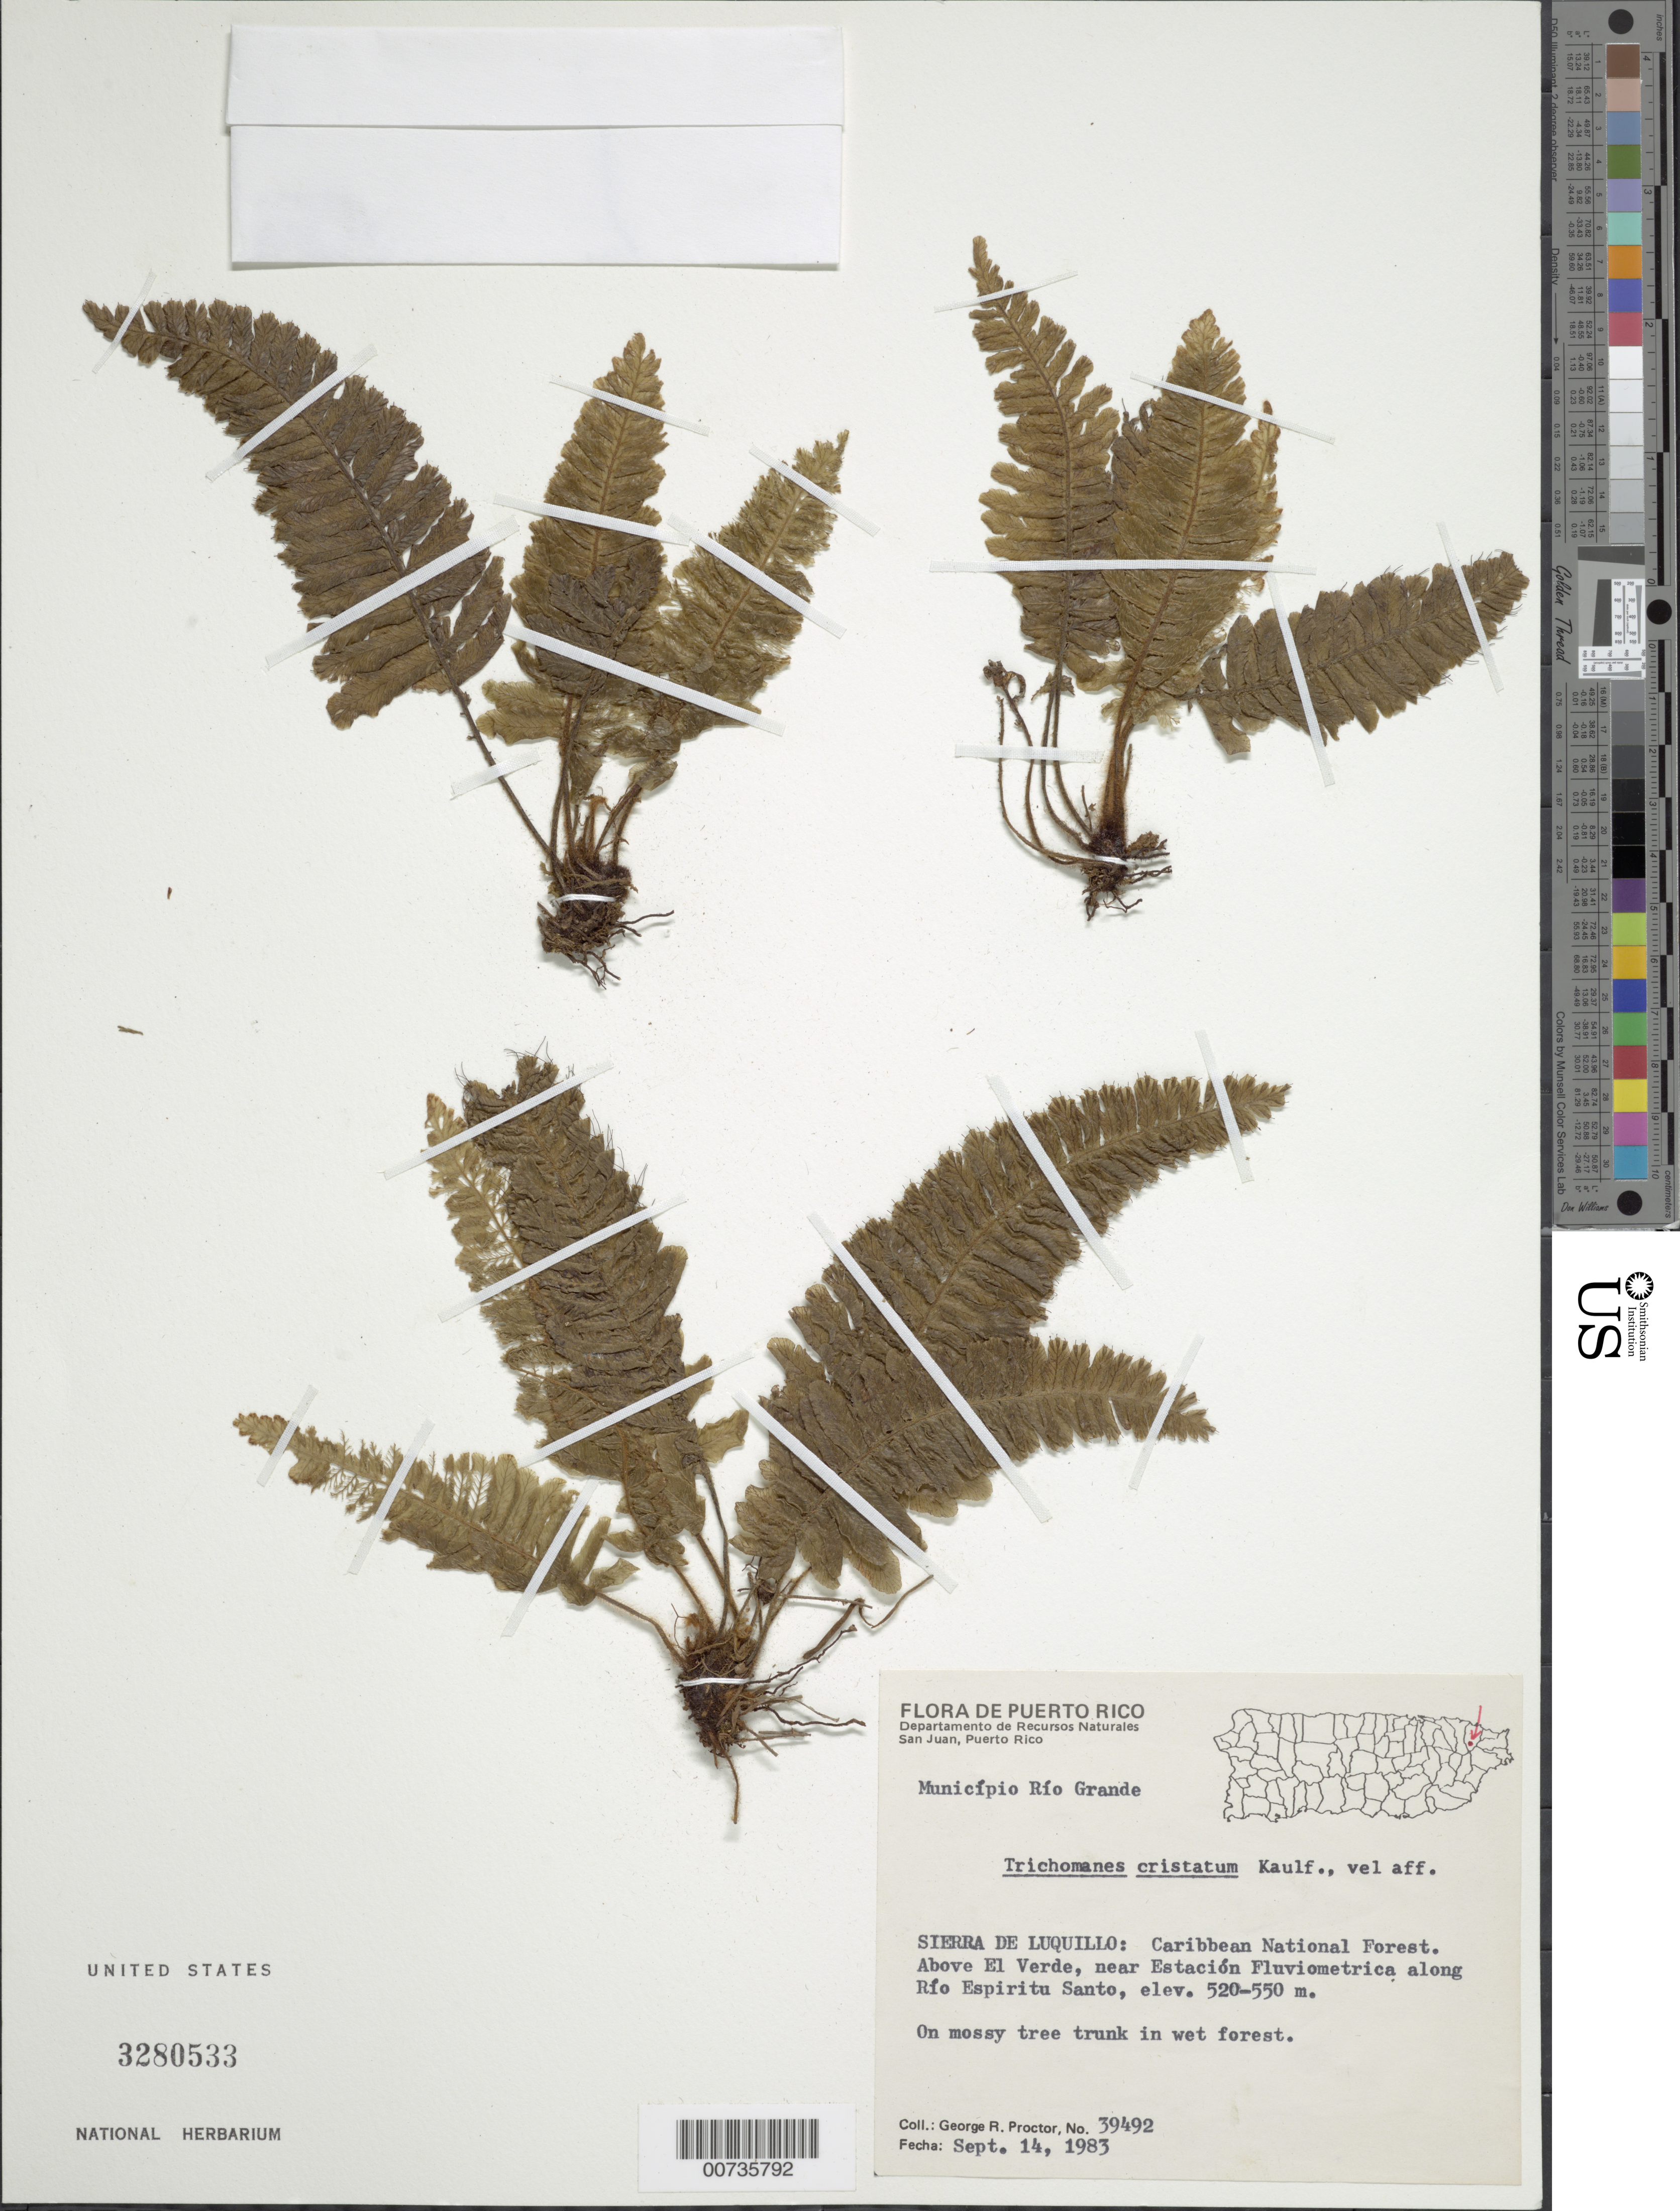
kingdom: Plantae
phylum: Tracheophyta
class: Polypodiopsida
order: Hymenophyllales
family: Hymenophyllaceae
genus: Trichomanes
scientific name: Trichomanes scandens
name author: L.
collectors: G. R. Proctor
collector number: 39492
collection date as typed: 14 Sep 1983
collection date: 1983-09-14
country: Puerto Rico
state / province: Río Grande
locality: Mun. Río Grande: Sierra de Luquillo, Caribbean National Forest., above El Verde.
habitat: Mossy tree trunk in wet forest.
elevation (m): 520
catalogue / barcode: US 3280533